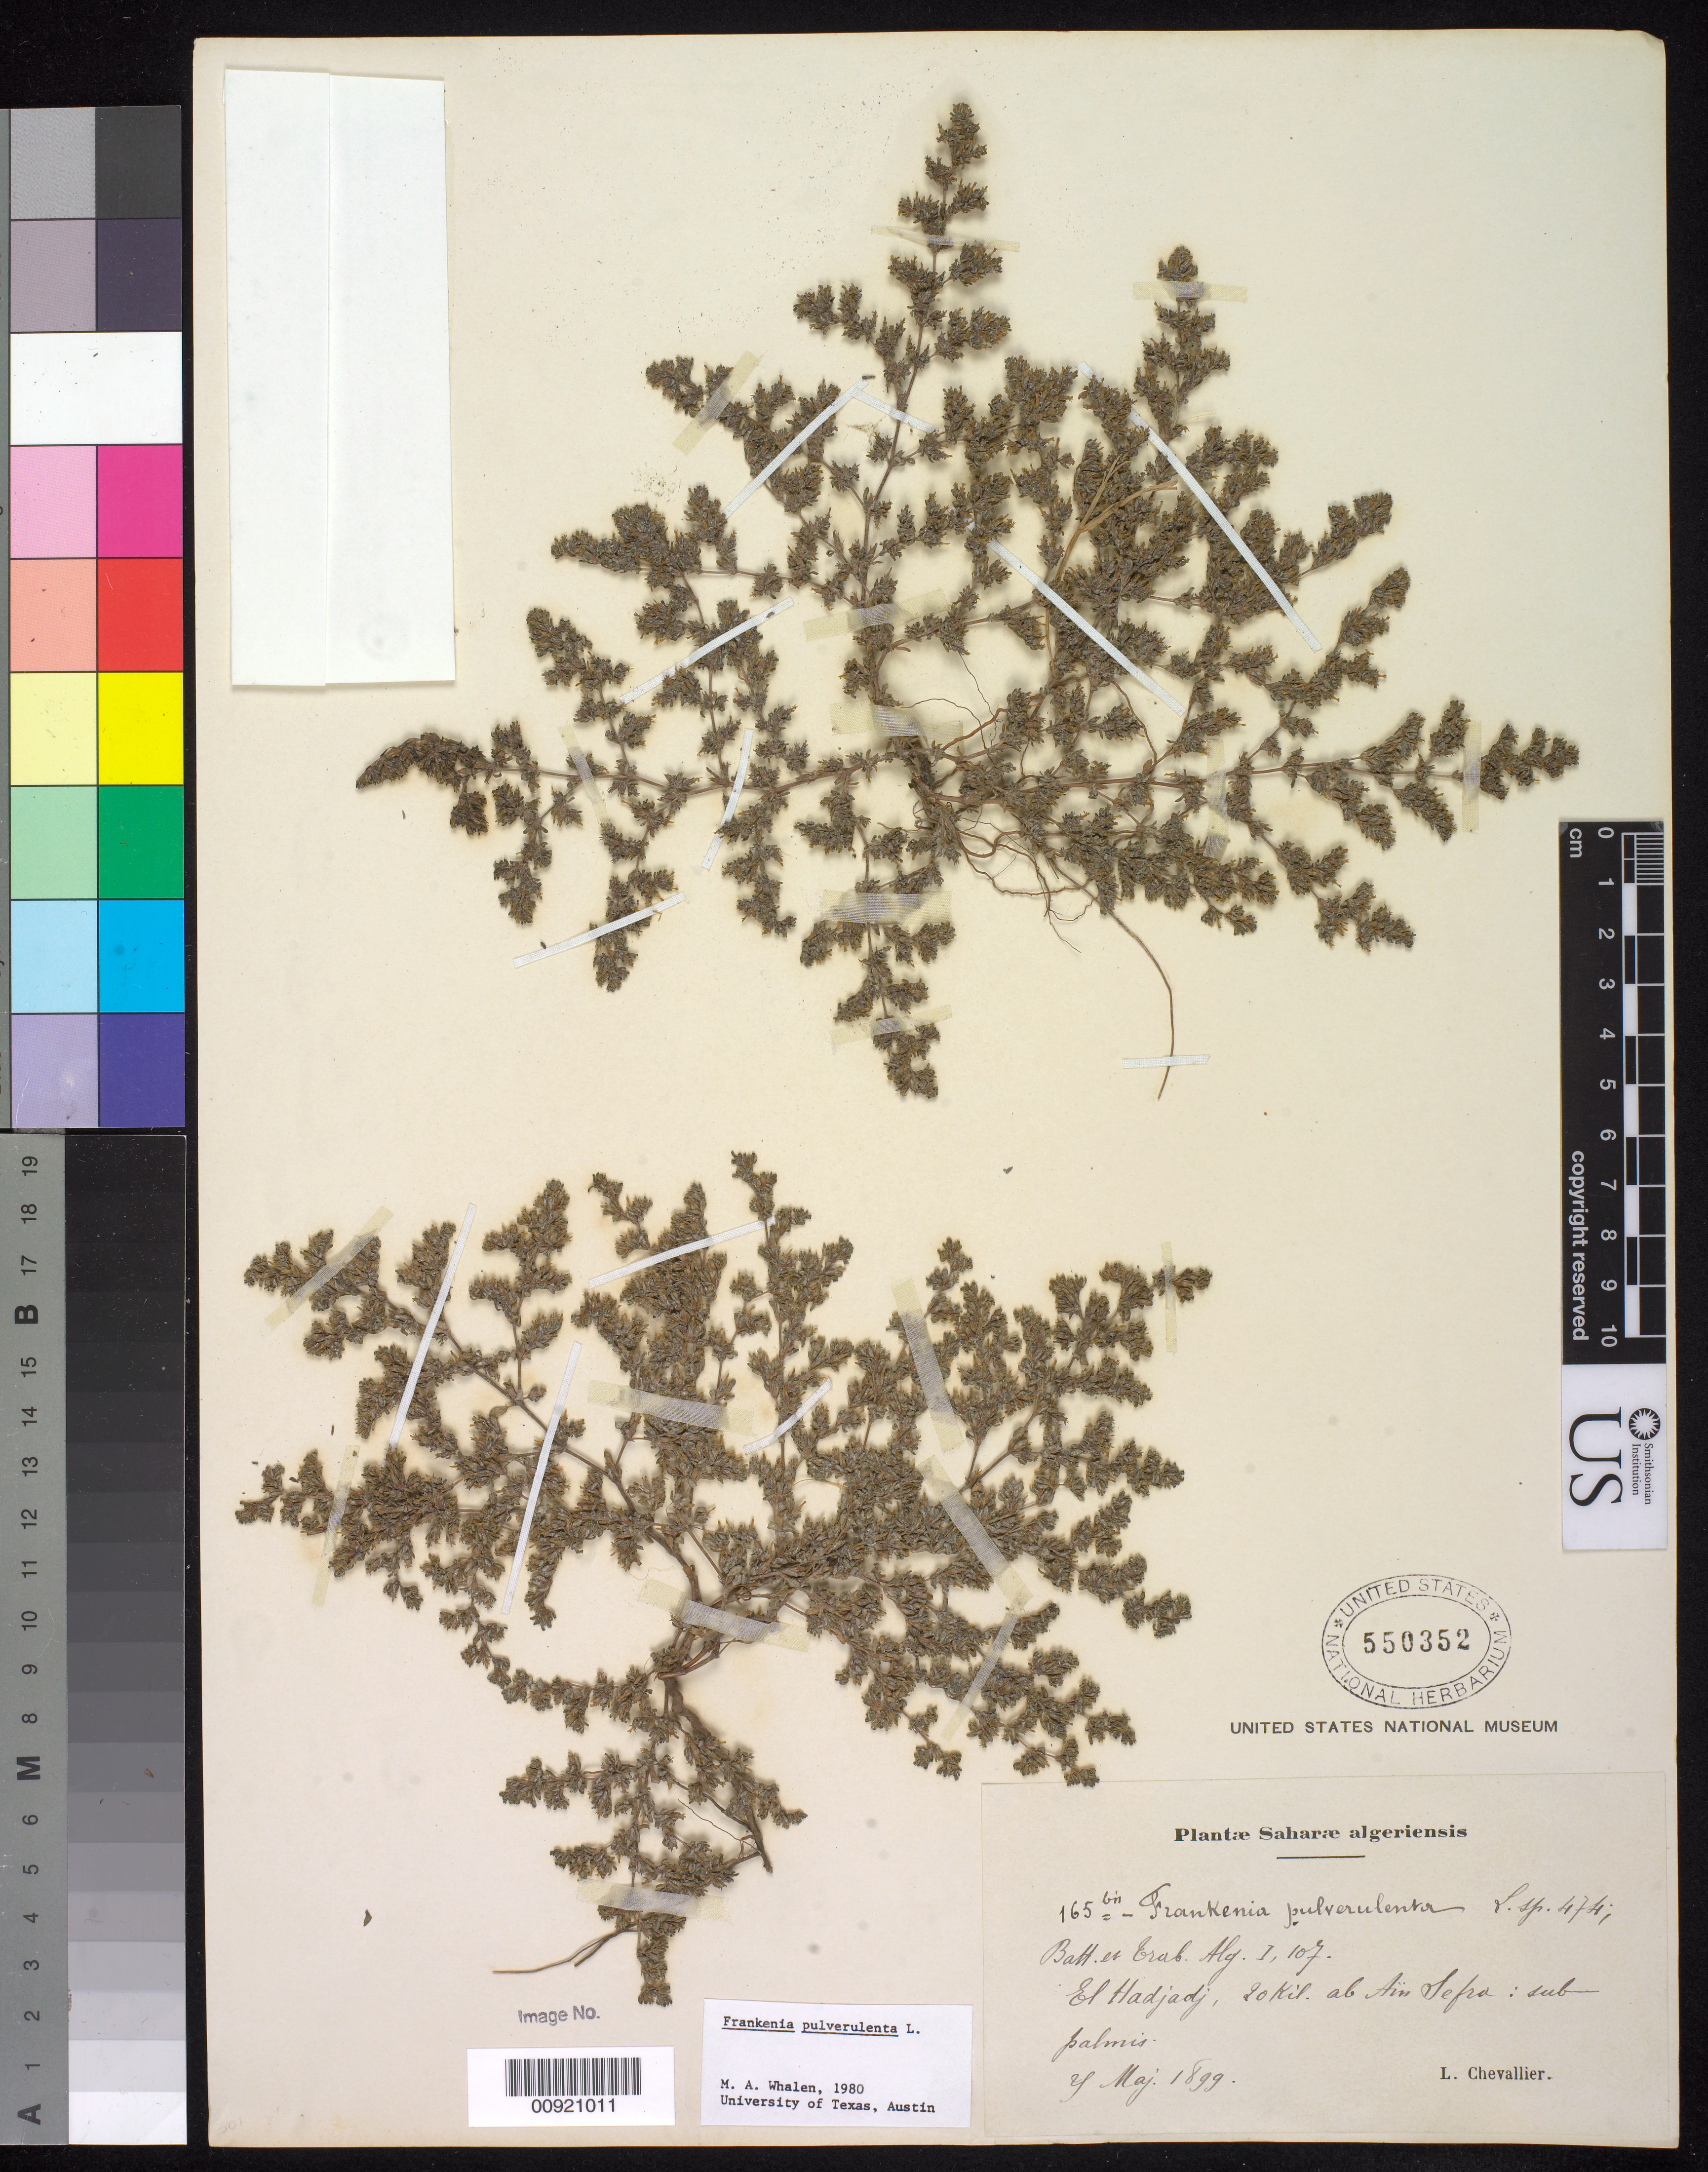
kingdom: Plantae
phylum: Tracheophyta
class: Magnoliopsida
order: Caryophyllales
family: Frankeniaceae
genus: Frankenia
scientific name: Frankenia pulverulenta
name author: L.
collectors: L. Chevallier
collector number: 165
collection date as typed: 04 May 1899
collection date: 1899-05-04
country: Algeria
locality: Hadjadj, 20 kil ab Ain Sefra: sub palmis.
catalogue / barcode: US 550352